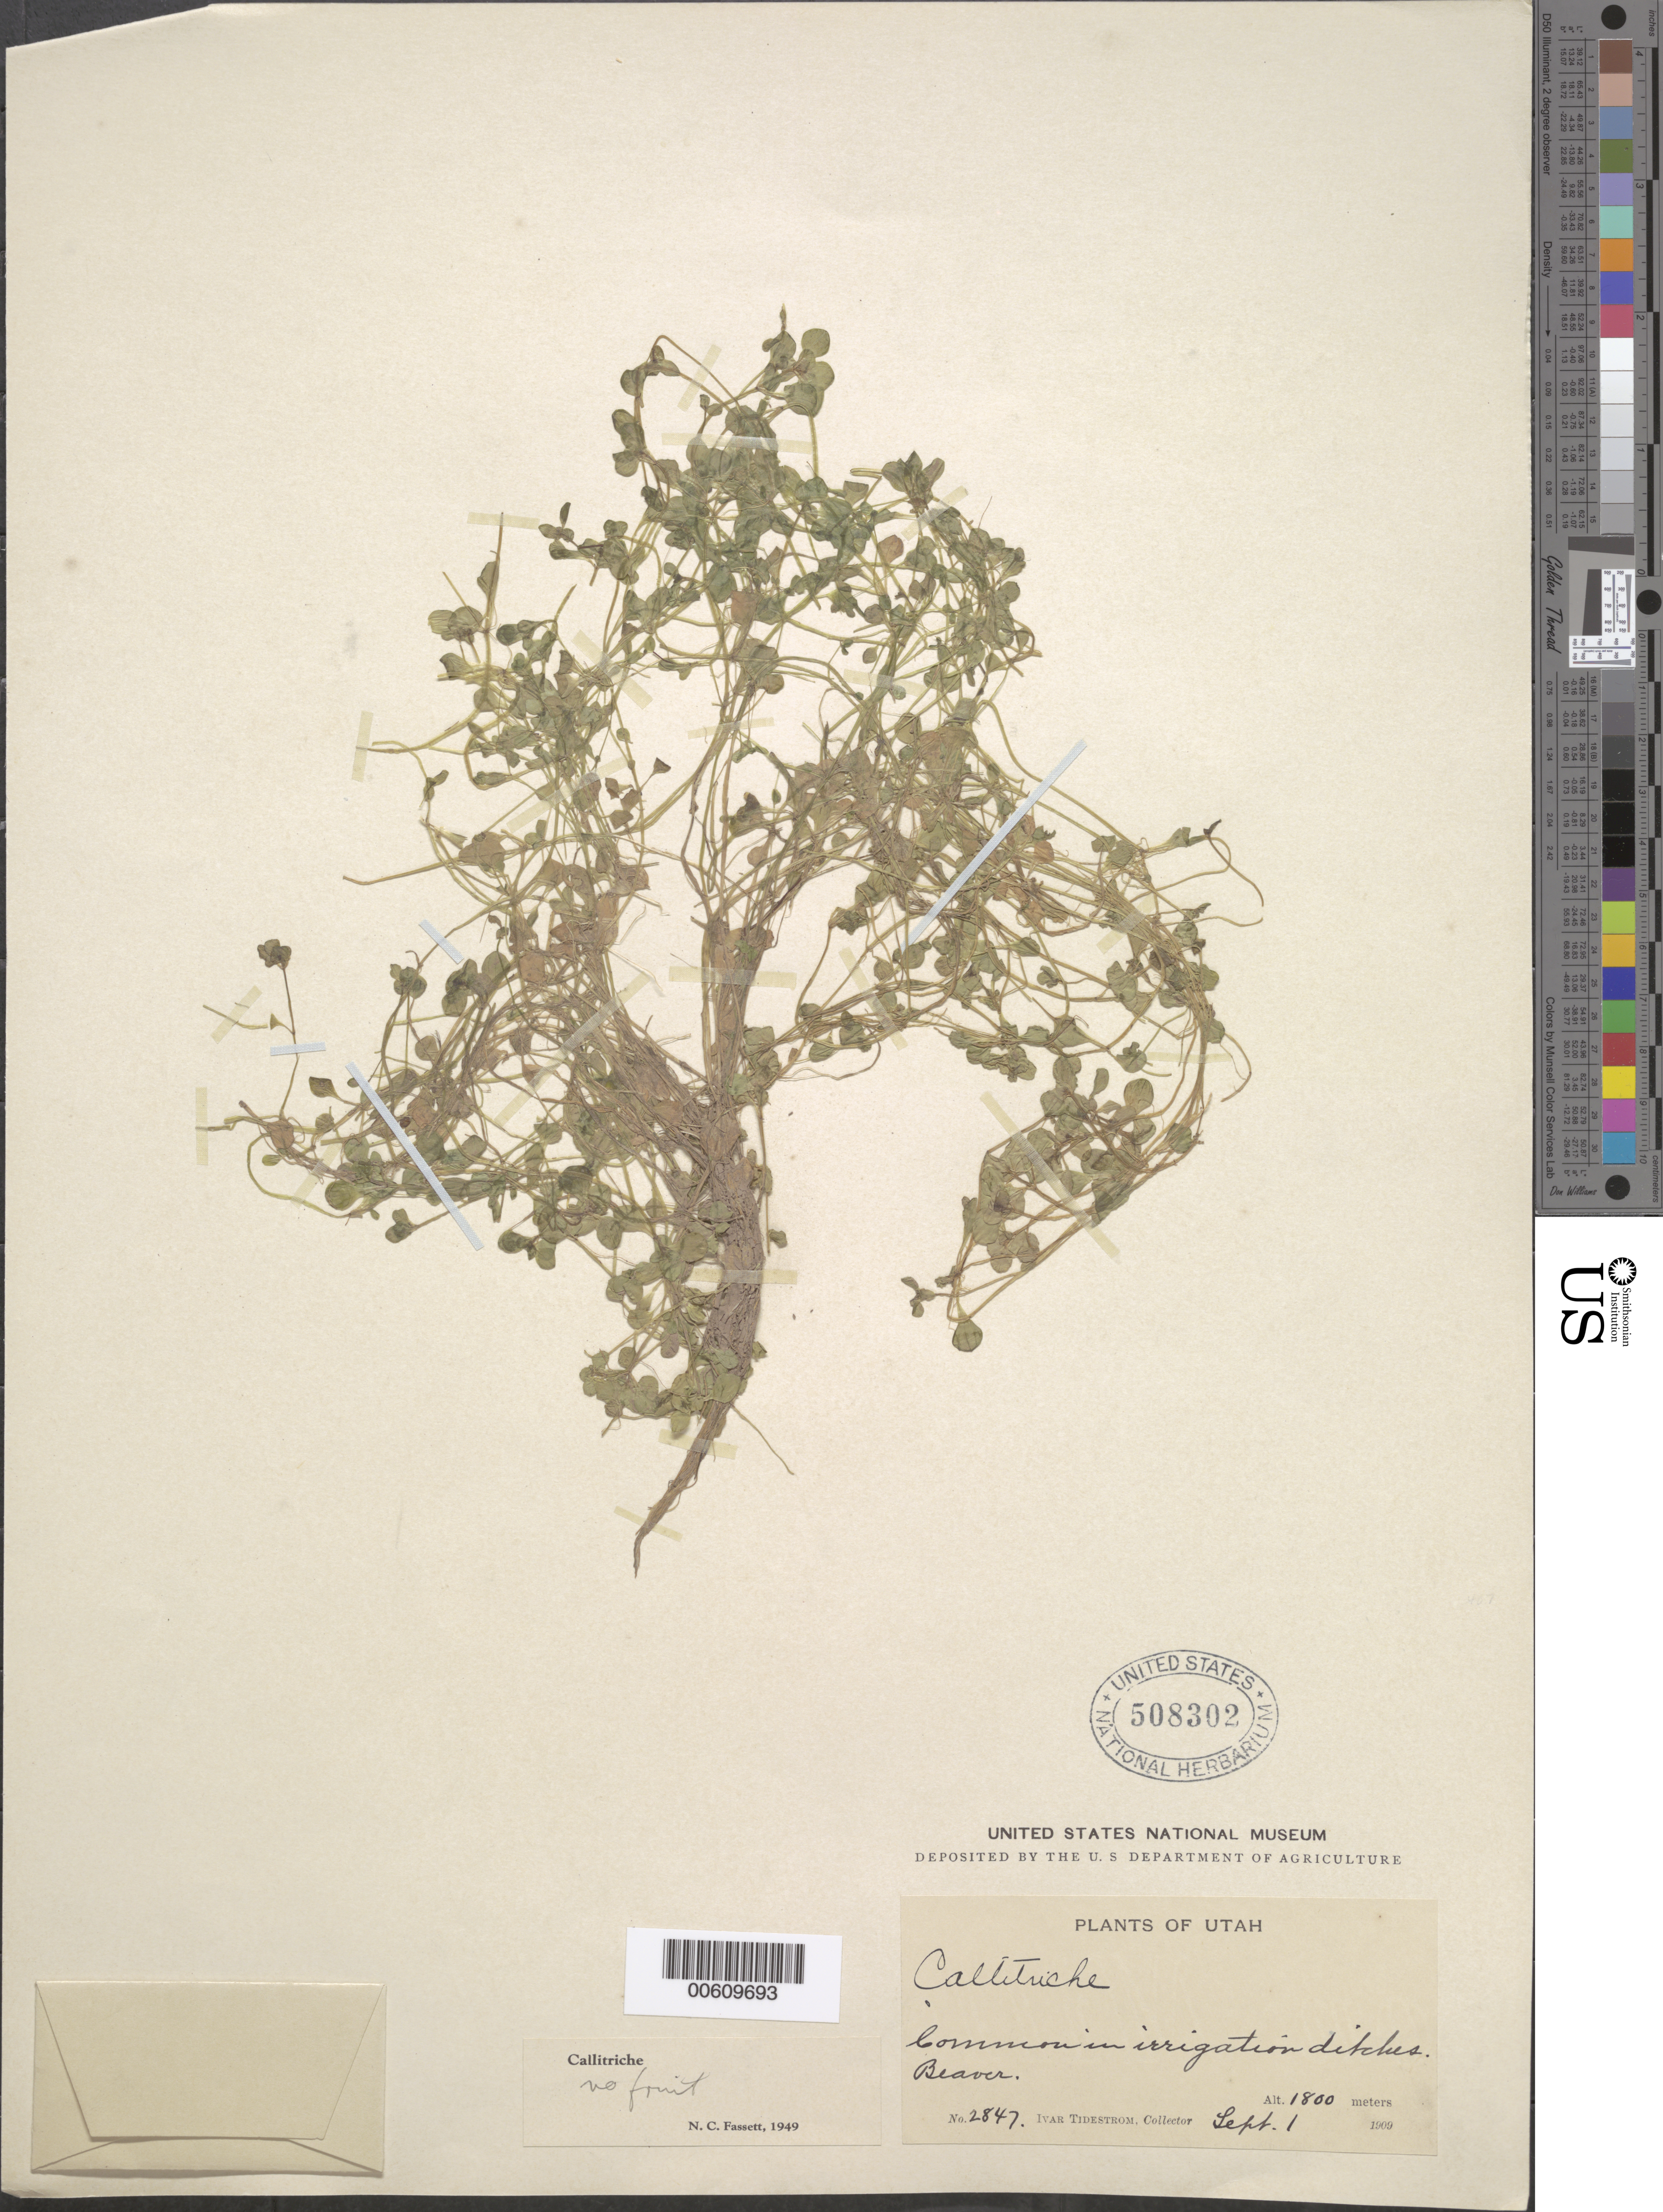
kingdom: Plantae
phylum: Tracheophyta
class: Magnoliopsida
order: Lamiales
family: Plantaginaceae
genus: Callitriche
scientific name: Callitriche sp.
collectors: I. F. Tidestrom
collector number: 2847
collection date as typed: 01 Sep 1909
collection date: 1909-09-01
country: United States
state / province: Utah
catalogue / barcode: US 508302